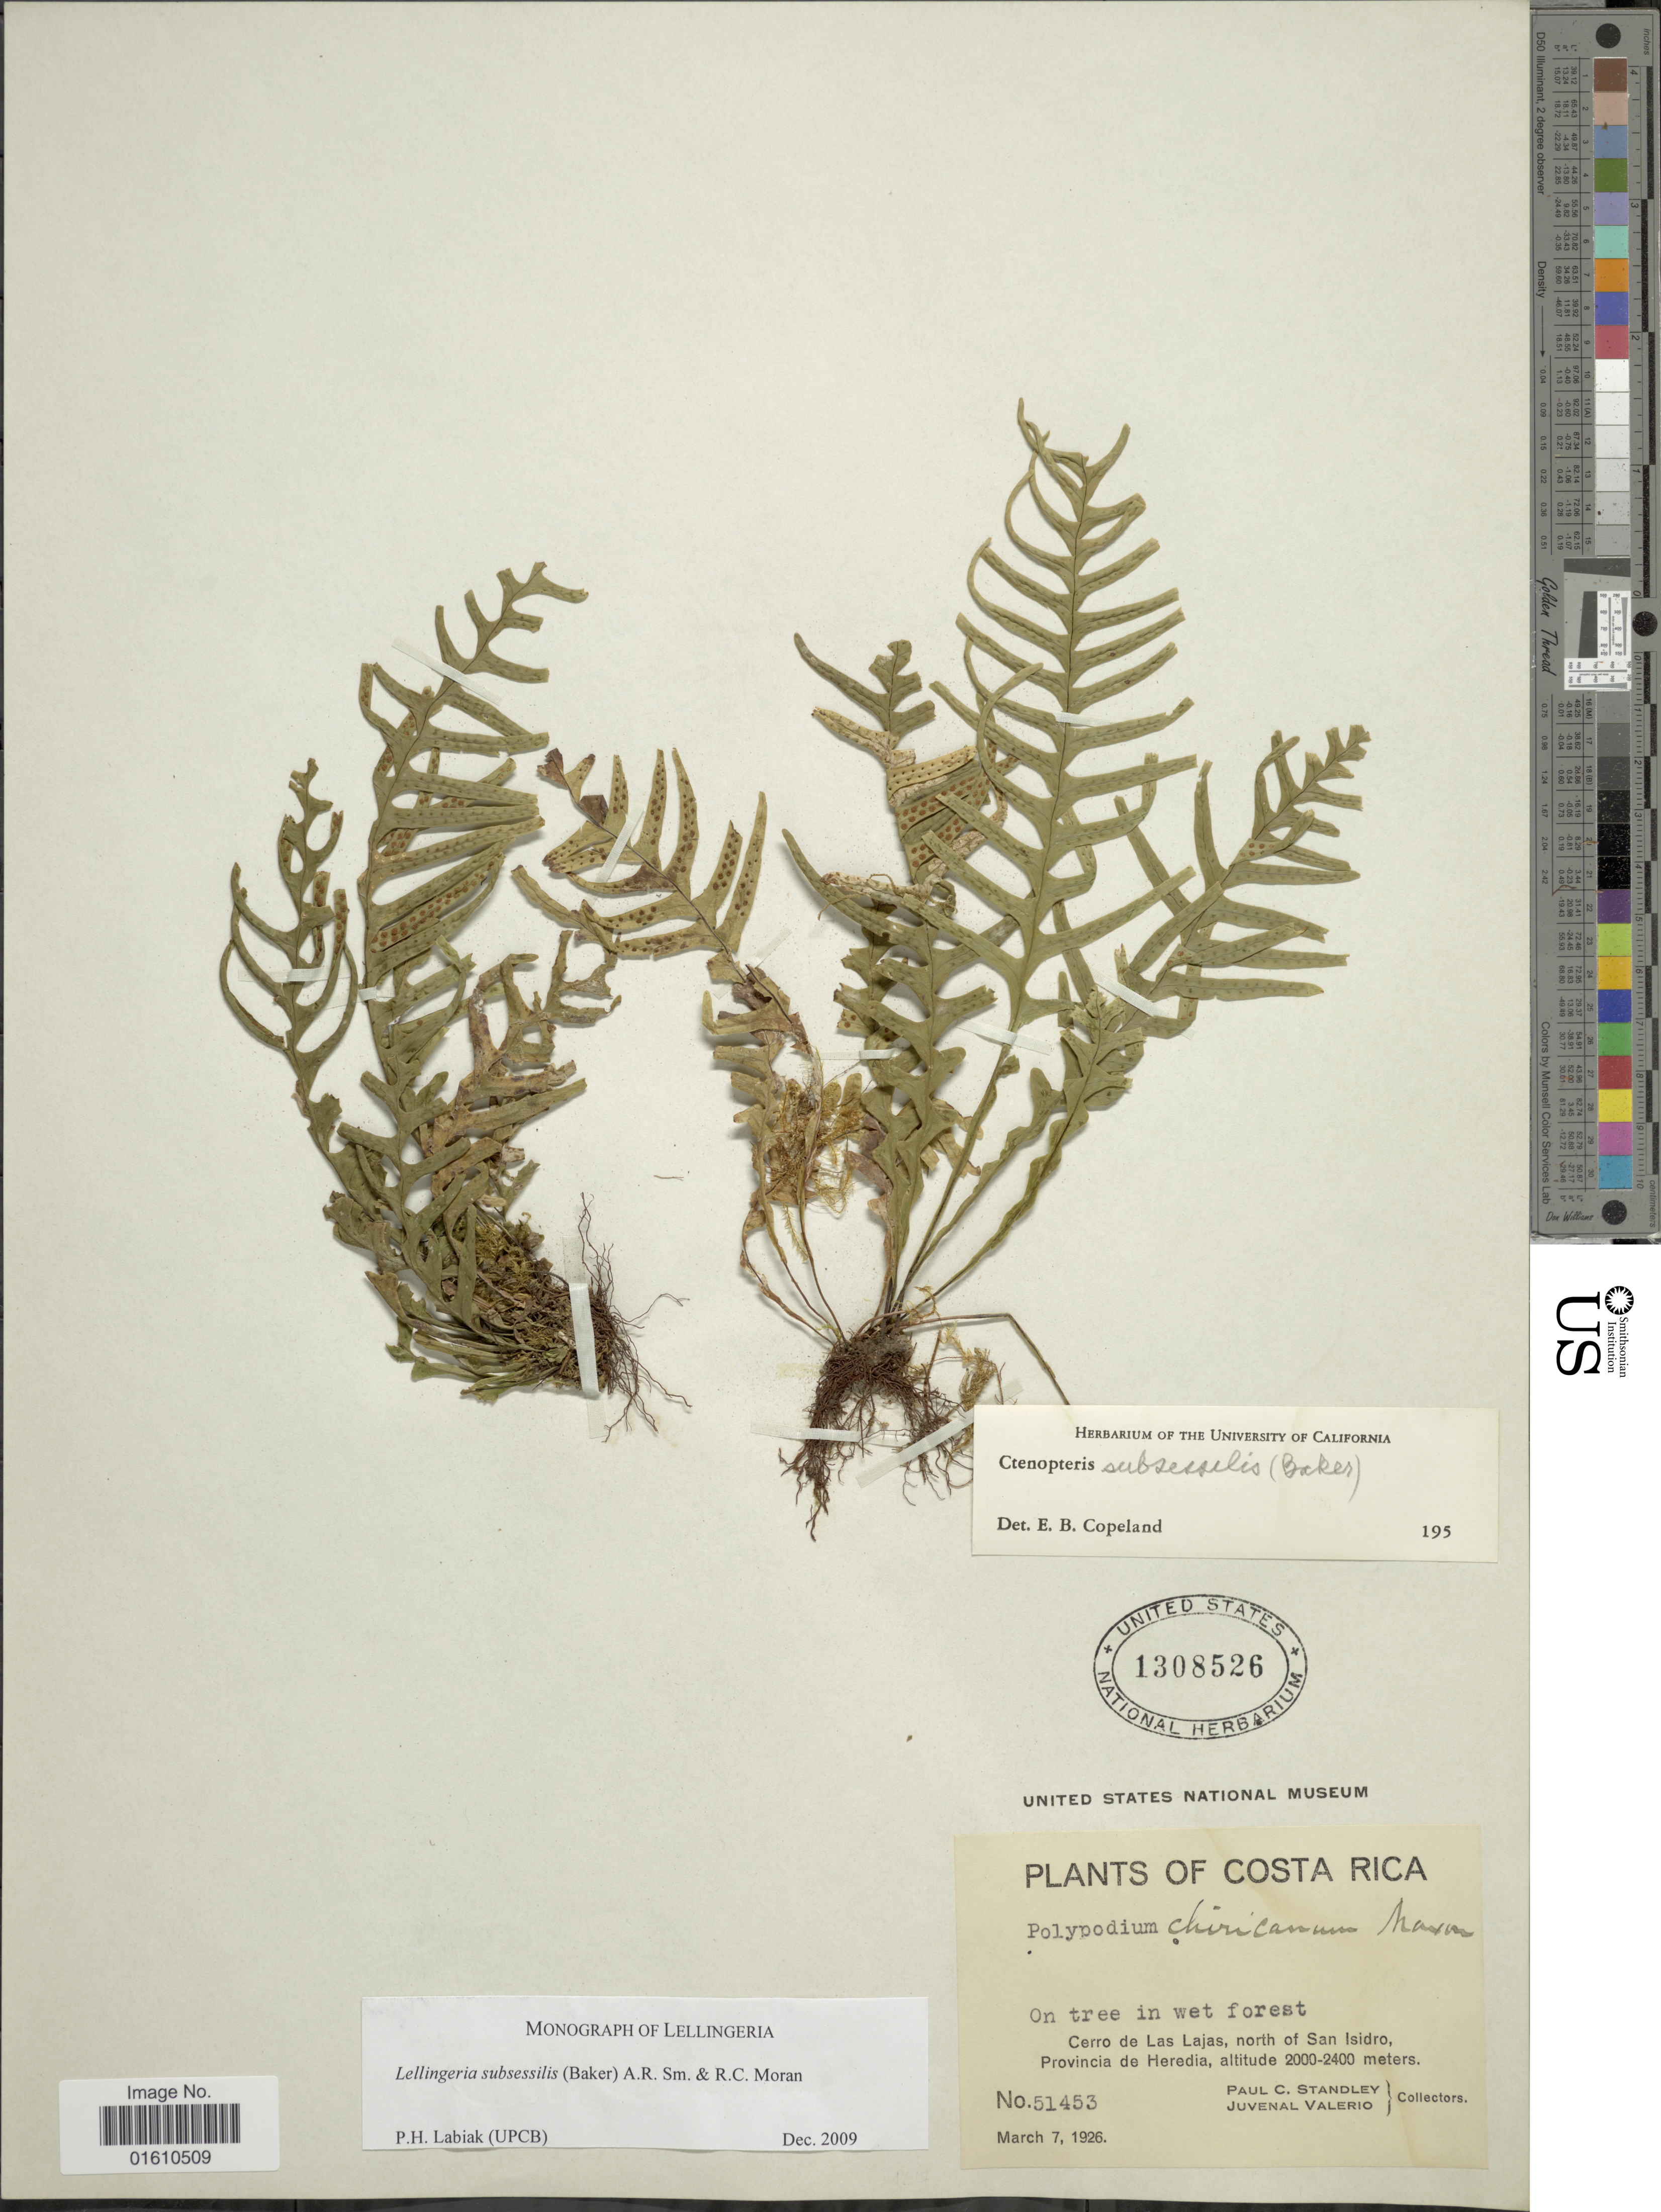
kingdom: Plantae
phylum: Tracheophyta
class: Polypodiopsida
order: Polypodiales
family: Polypodiaceae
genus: Lellingeria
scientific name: Lellingeria subsessilis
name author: (Baker) A.R. Sm. & R.C. Moran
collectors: P. C. Standley & J. Valerio R.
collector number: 51453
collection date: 1926-03-07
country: Costa Rica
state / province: Heredia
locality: Cerro de Las Lajas, north of San Isidro, Provincia de Heredia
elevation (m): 2000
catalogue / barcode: US 1308526